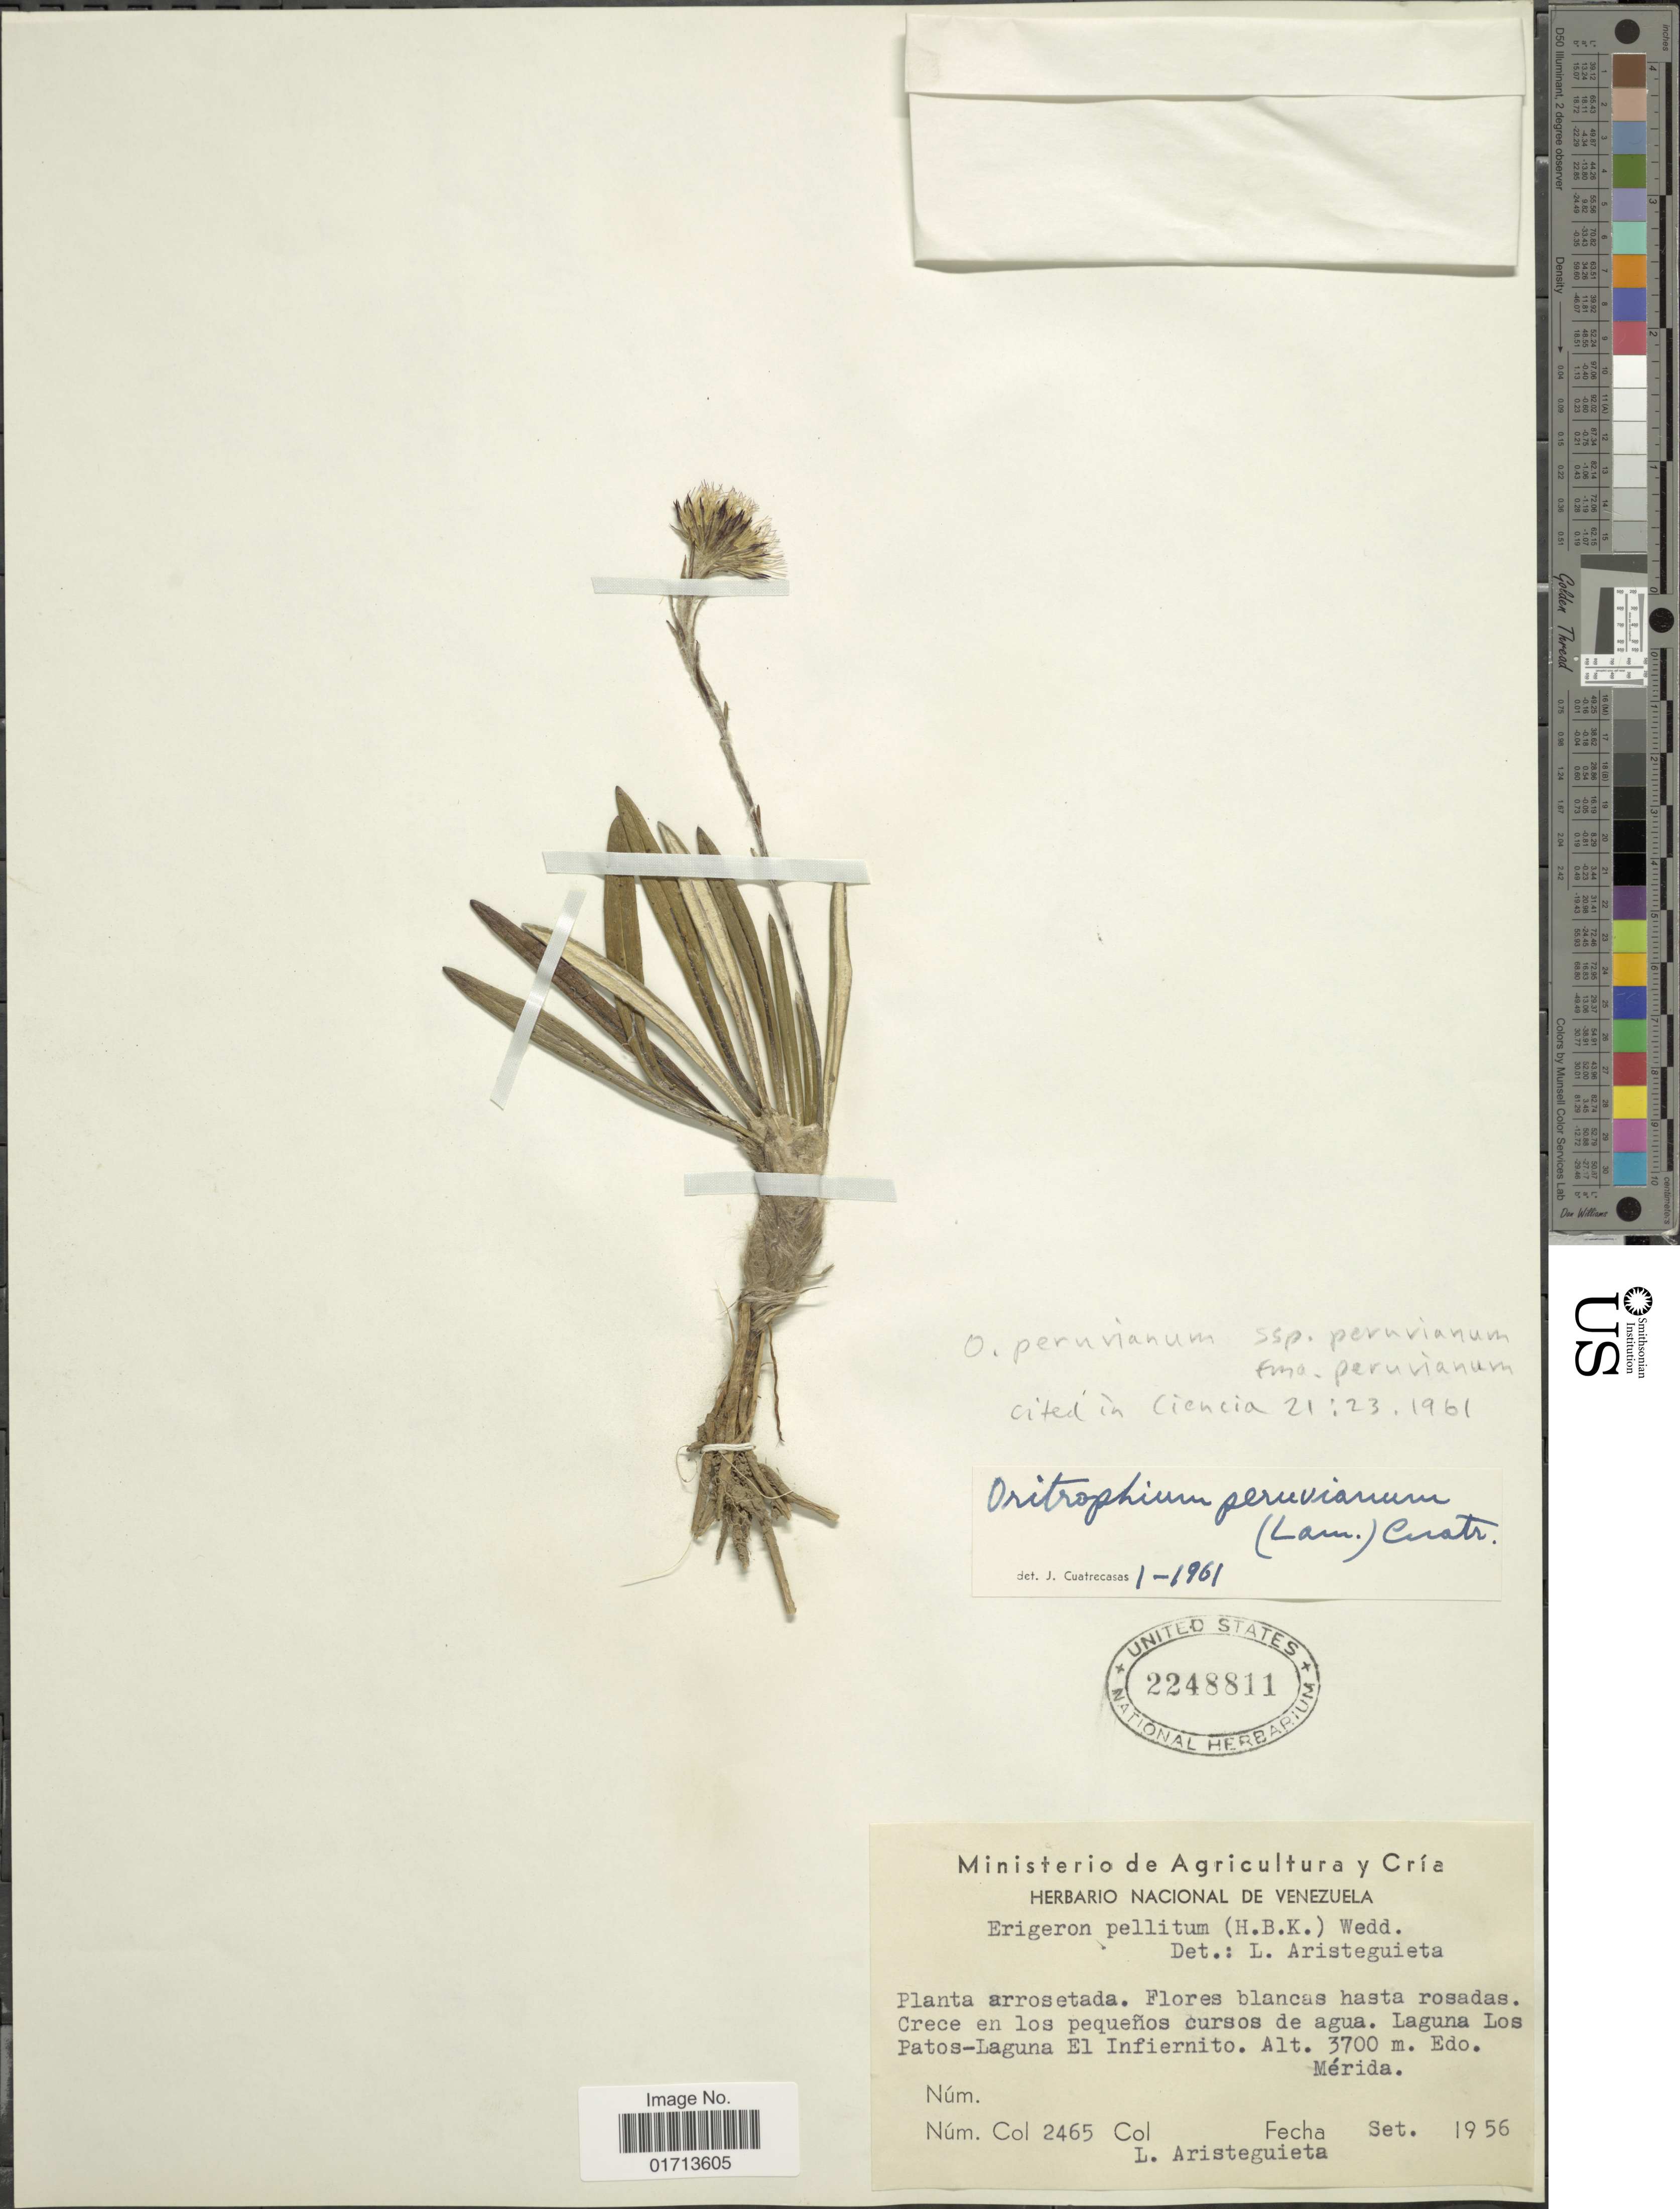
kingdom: Plantae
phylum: Tracheophyta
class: Magnoliopsida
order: Asterales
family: Asteraceae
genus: Oritrophium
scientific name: Oritrophium peruvianum f. peruvianum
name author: (Lam.) Cuatrec.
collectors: L. Aristeguieta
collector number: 2465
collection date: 1956-09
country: Venezuela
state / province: Mérida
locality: Laguna Los Patos-Laguna El Infiernito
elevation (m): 3700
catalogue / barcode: US 2248811